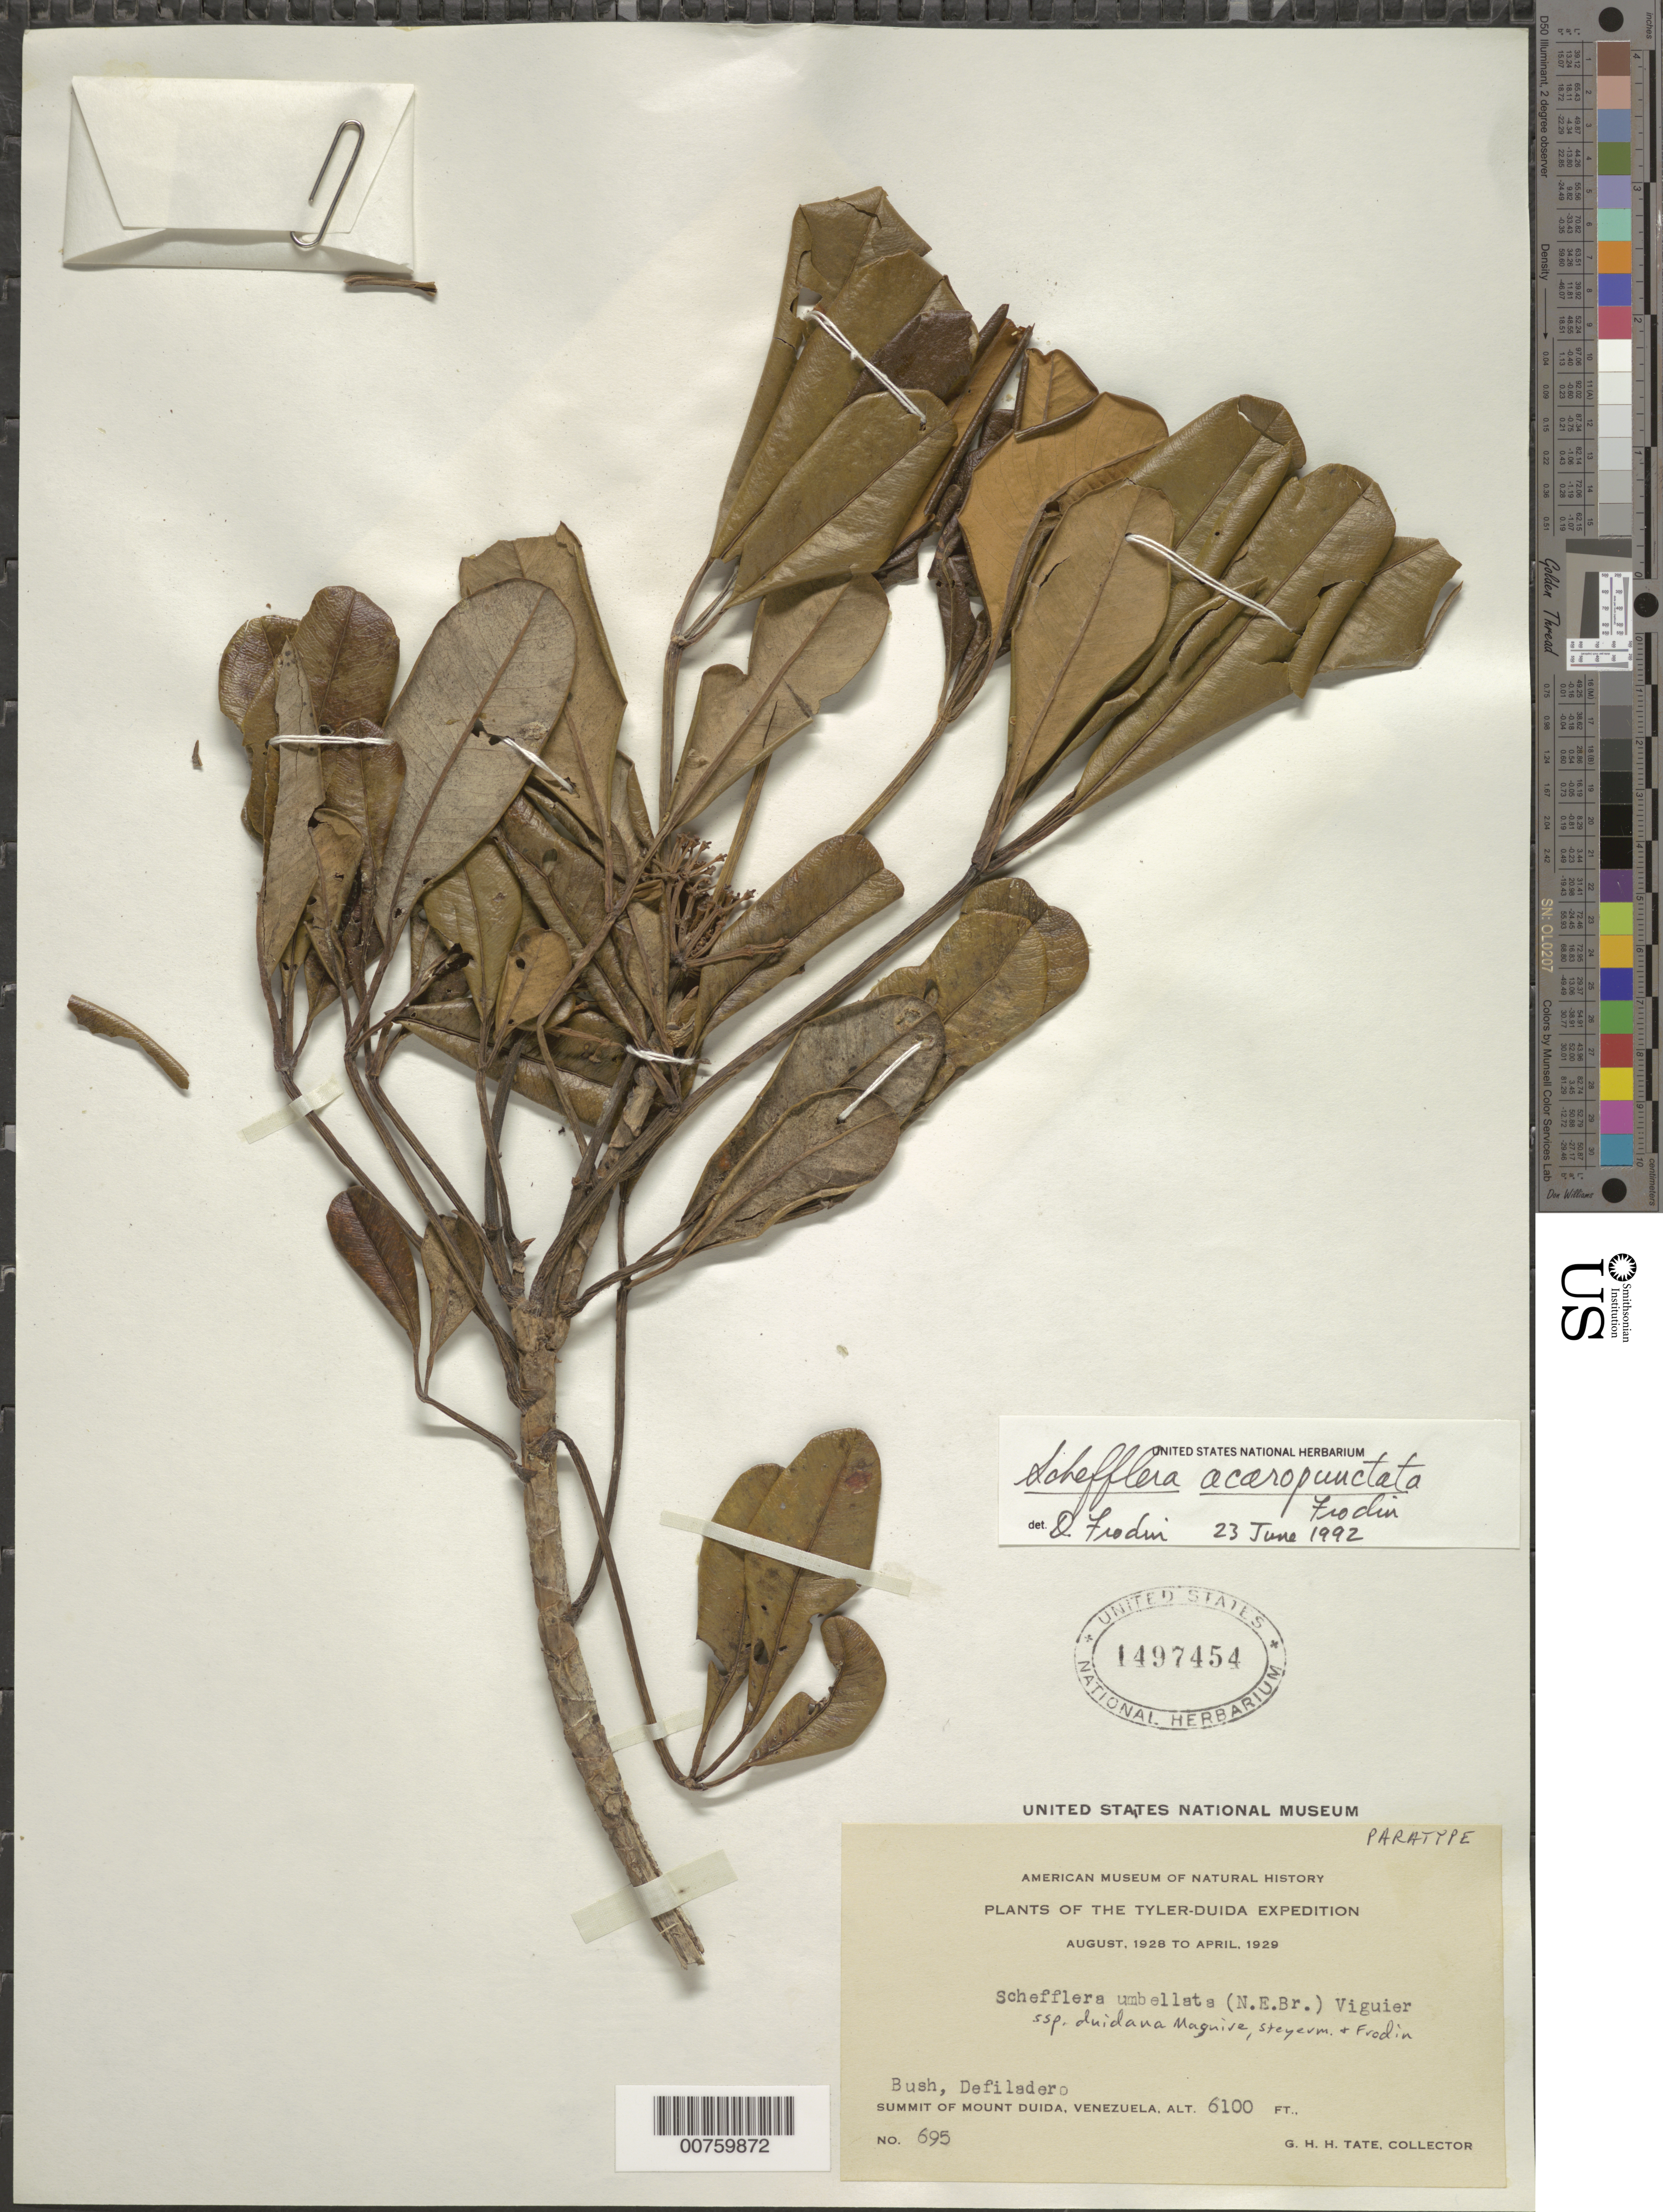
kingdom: Plantae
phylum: Tracheophyta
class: Magnoliopsida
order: Apiales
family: Araliaceae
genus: Schefflera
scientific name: Schefflera acaropunctata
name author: Frodin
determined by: Frodin, D. G.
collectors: G. H. H.Tate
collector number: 695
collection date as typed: Aug-28 to Apr-29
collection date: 1928-08/1929-04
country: Venezuela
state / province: Amazonas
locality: Mount Duida, summit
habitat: Summit, Bush, Defiladero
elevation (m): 1859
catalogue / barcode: US 1497454